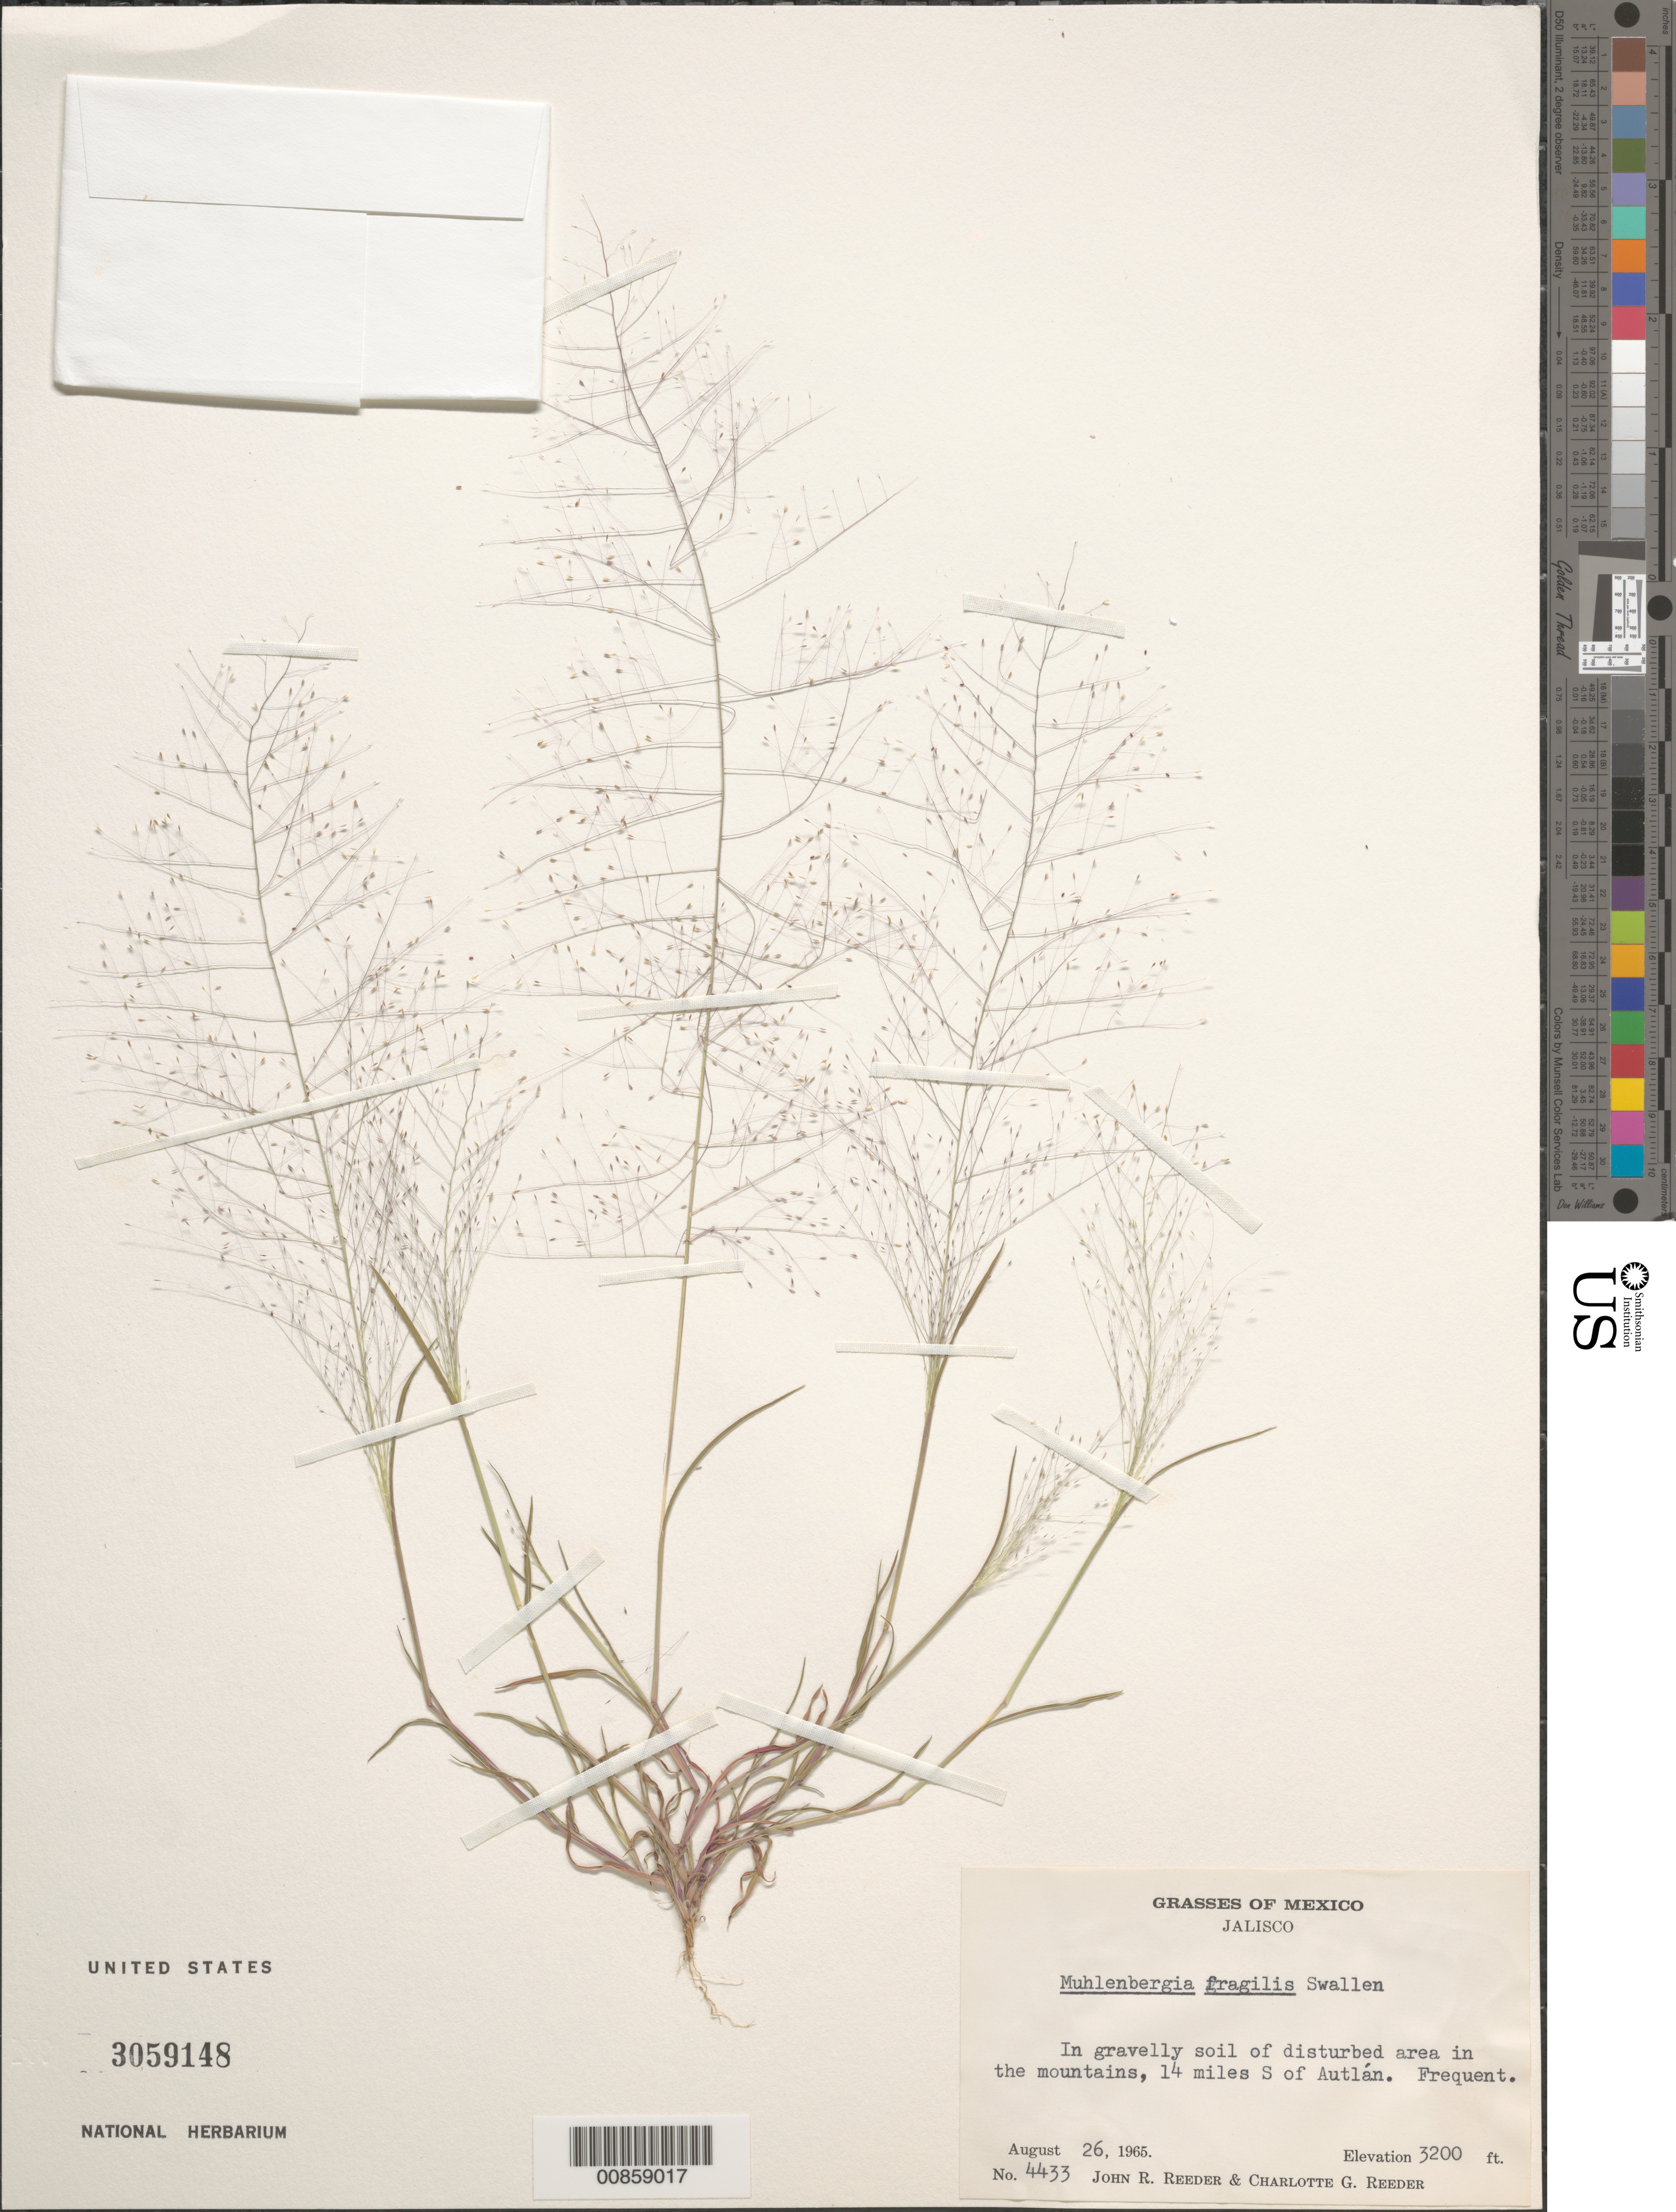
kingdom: Plantae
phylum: Tracheophyta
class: Liliopsida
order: Poales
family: Poaceae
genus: Muhlenbergia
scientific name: Muhlenbergia fragilis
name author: Swallen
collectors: J. R. Reeder & C. G. Reeder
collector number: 4433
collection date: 1965-08-26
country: Mexico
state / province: Jalisco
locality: In gravelly soil of disturbed area in the mountains, 14 miles S of Autlán.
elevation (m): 975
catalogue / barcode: US 3059148